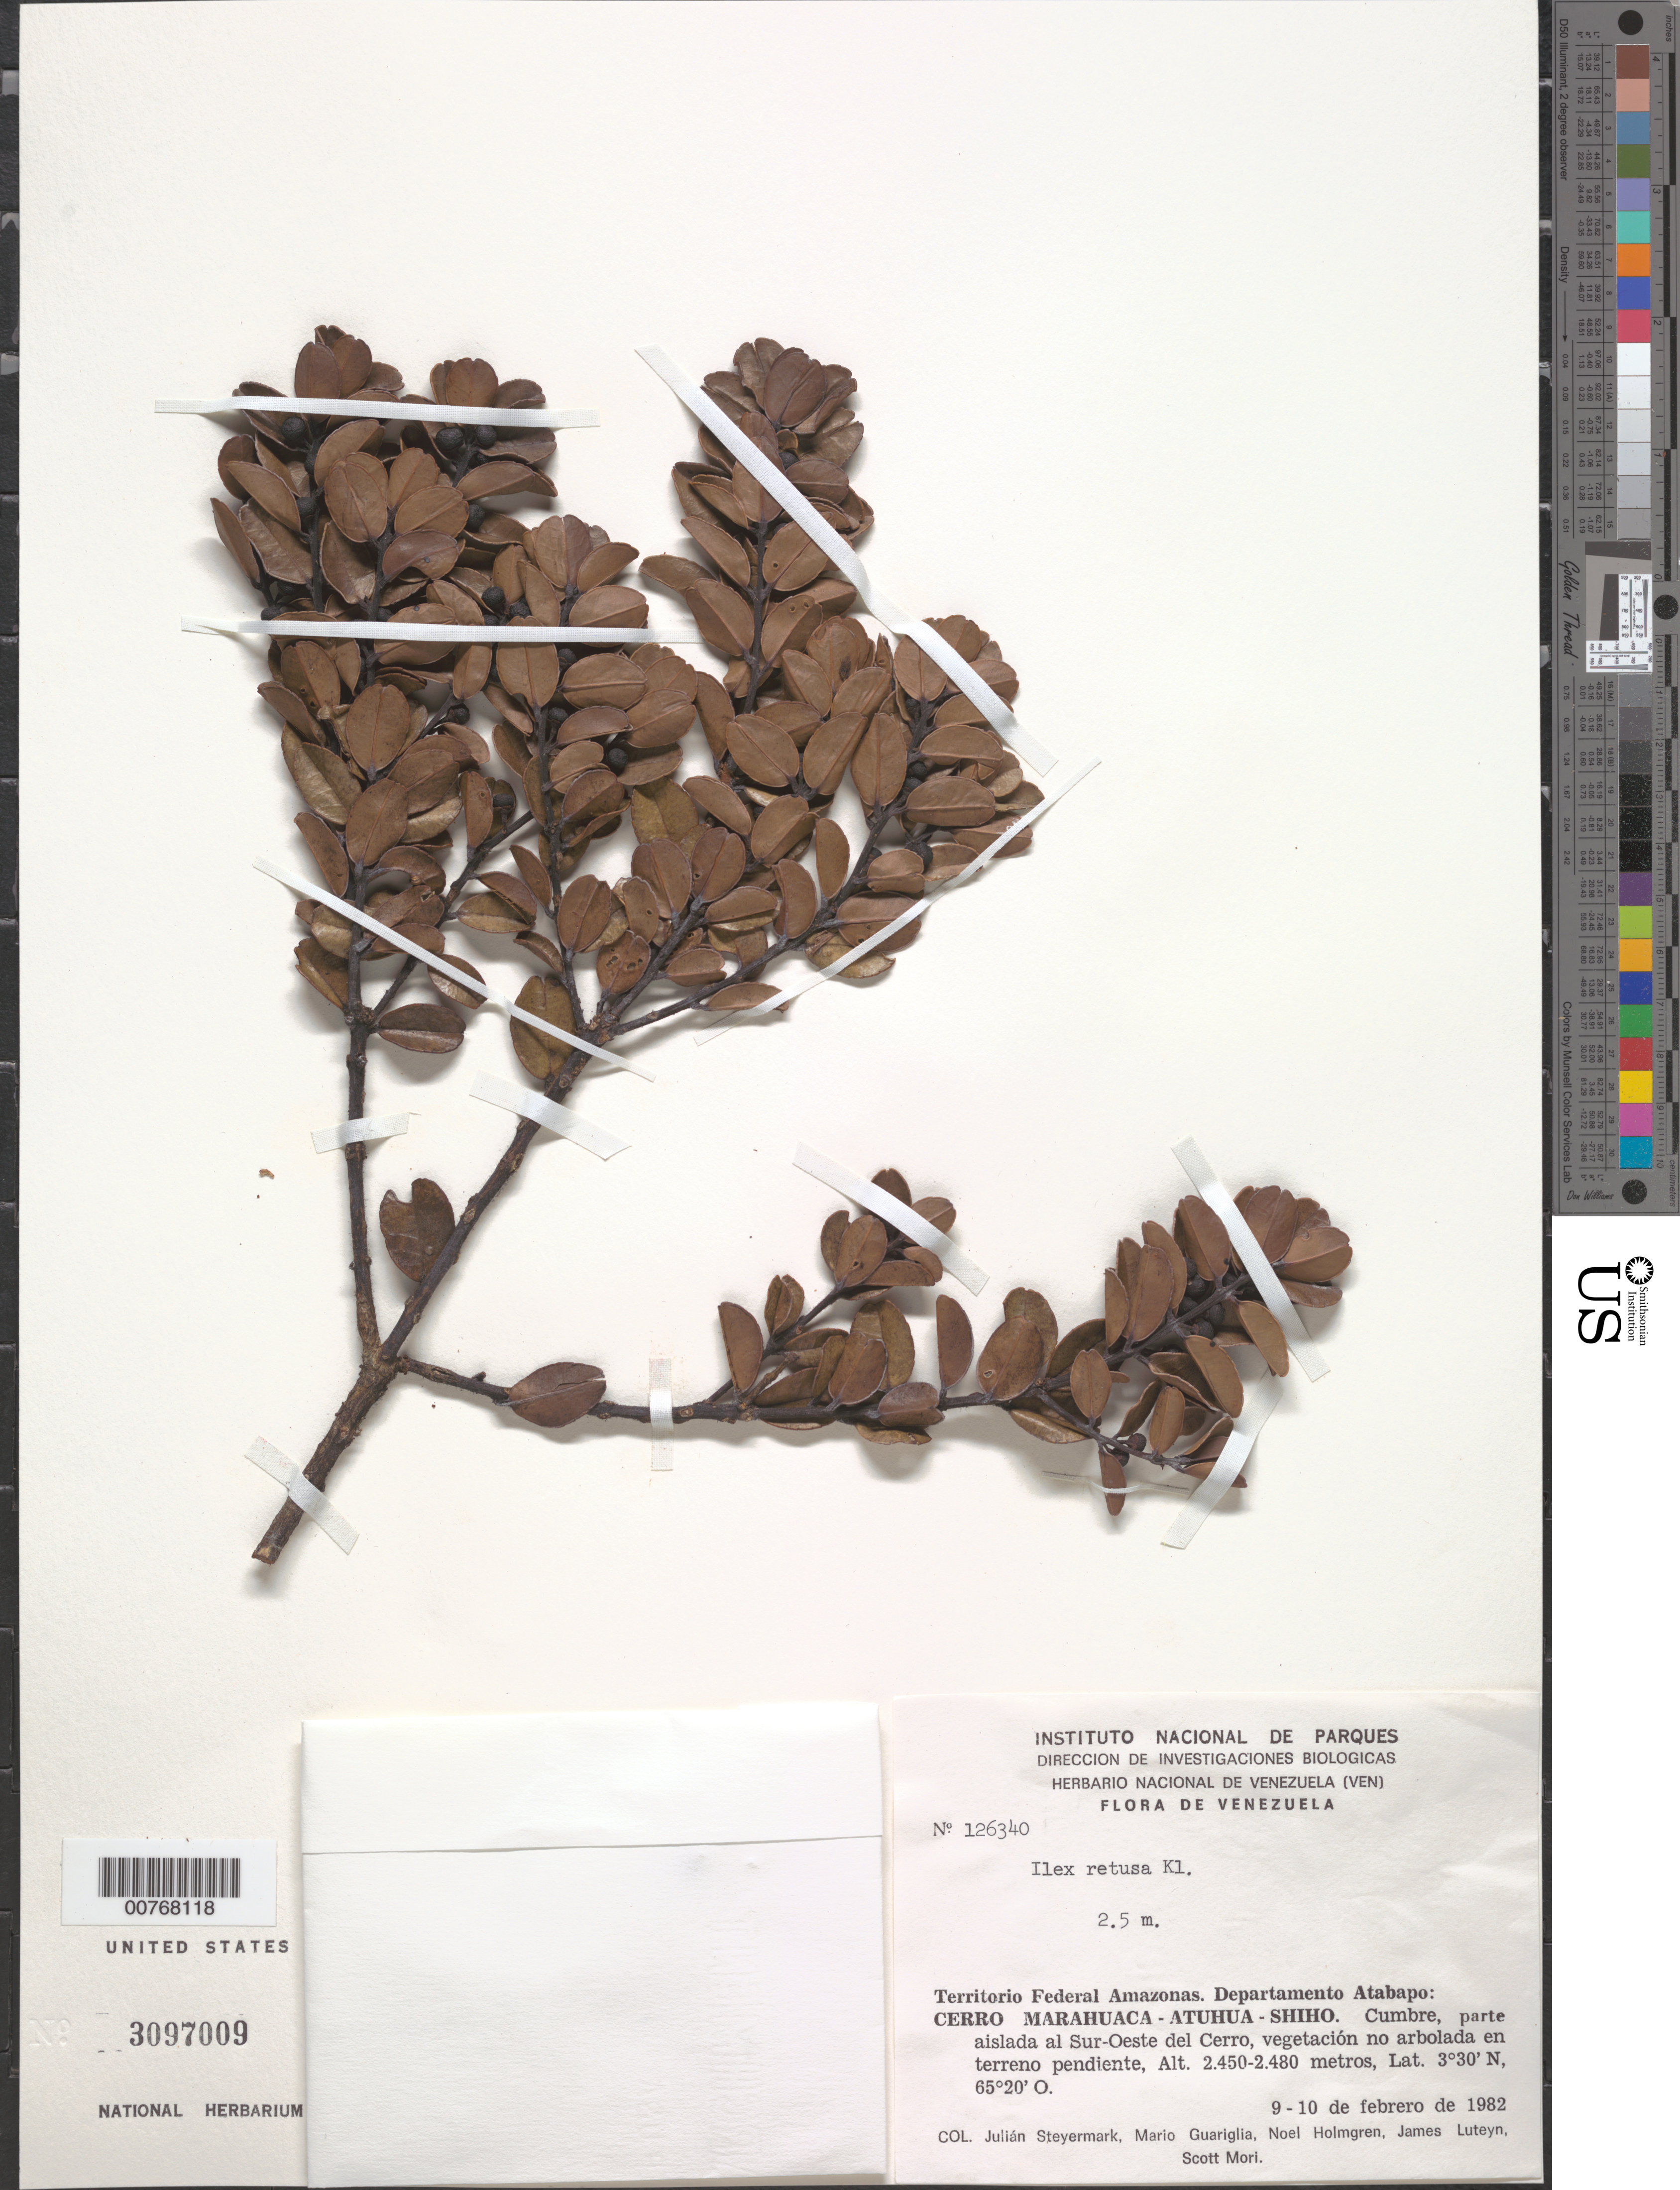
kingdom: Plantae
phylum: Tracheophyta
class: Magnoliopsida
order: Aquifoliales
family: Aquifoliaceae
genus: Ilex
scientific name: Ilex retusa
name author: Klotzsch ex Reissek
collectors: J. Steyermark, M. Guariglia P., N. H. Holmgren, J. L. Luteyn & S. Mori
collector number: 126340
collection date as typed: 9-Feb-82 to 10-Feb-82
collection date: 1982-02-09/1982-02-10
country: Venezuela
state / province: Amazonas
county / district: Atabapo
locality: Cerro Marahuaca-Atuhua-Shiho; cumbre, parte aislada al Sur-Oeste del Cerro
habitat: Vegetación no arbolada en terreno pendiente (vegetation of sloping terrain without trees)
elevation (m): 2450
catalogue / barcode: US 3097009